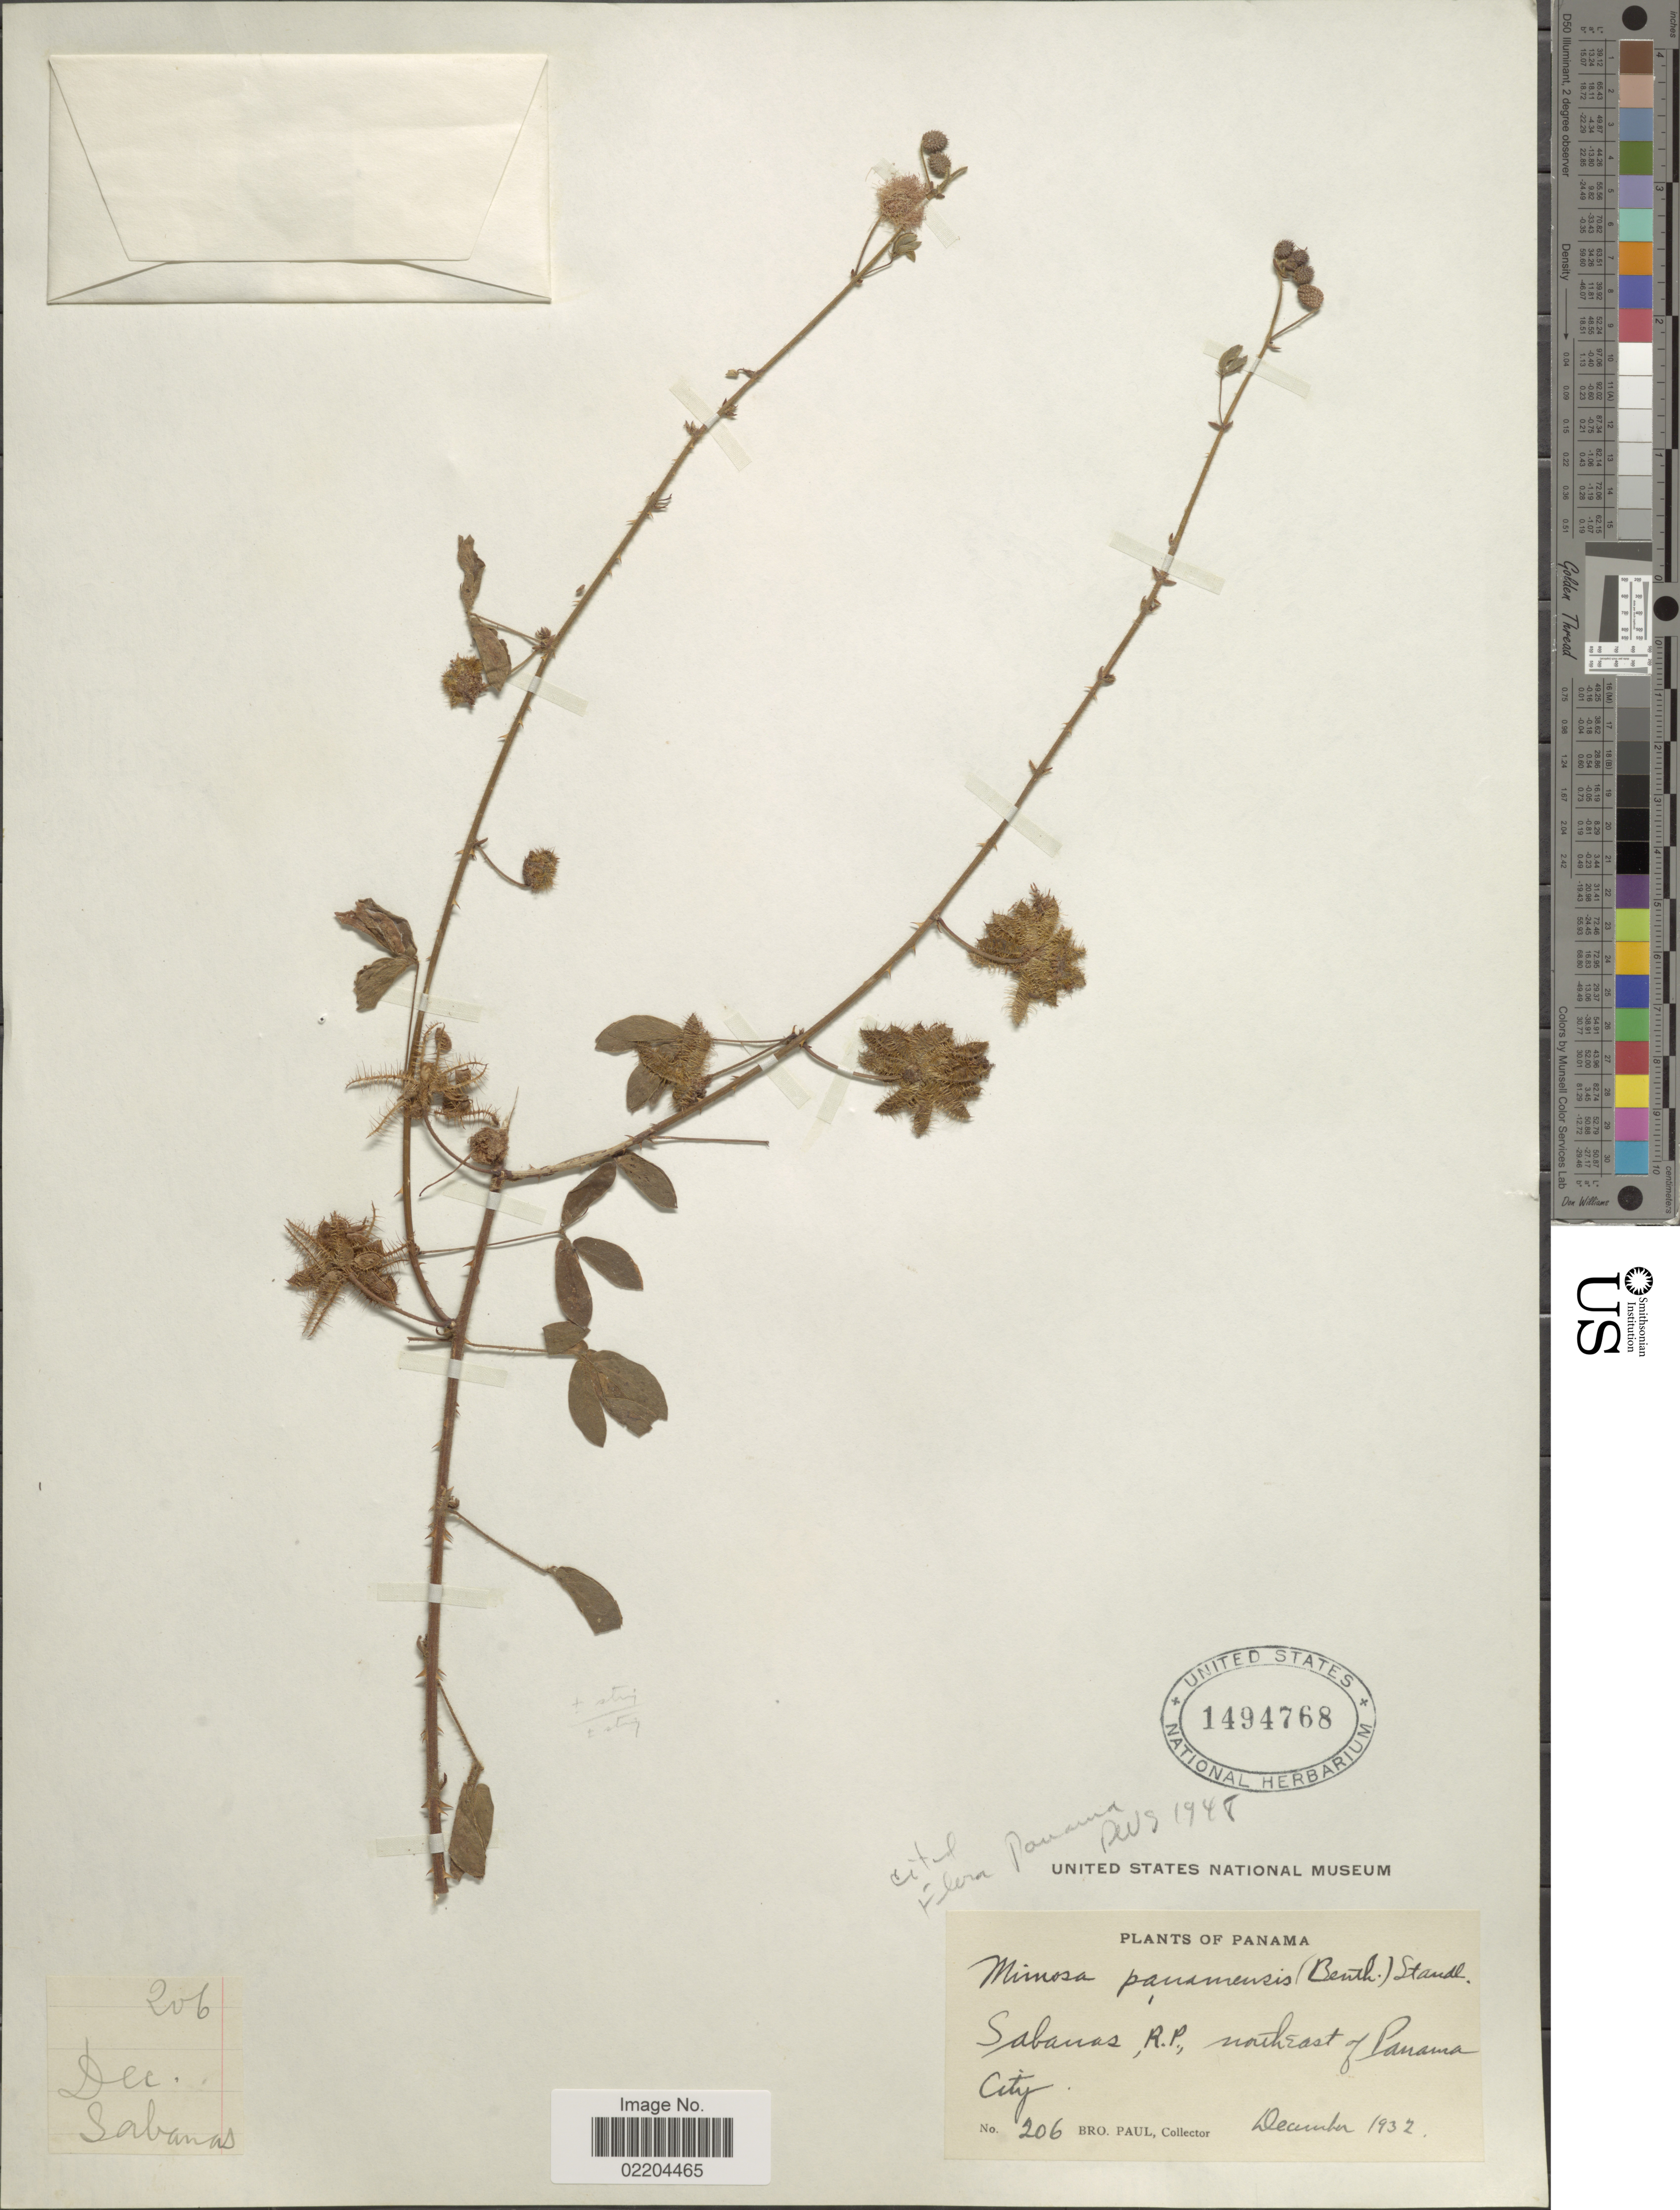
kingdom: Plantae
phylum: Tracheophyta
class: Magnoliopsida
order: Fabales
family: Fabaceae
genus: Mimosa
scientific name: Mimosa panamensis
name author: (Benth.) Standl.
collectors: B. Paul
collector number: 206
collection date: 1932-12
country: Panama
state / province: Panamá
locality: Sabanas, R. P. northeast of Panama City.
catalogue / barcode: US 1494768